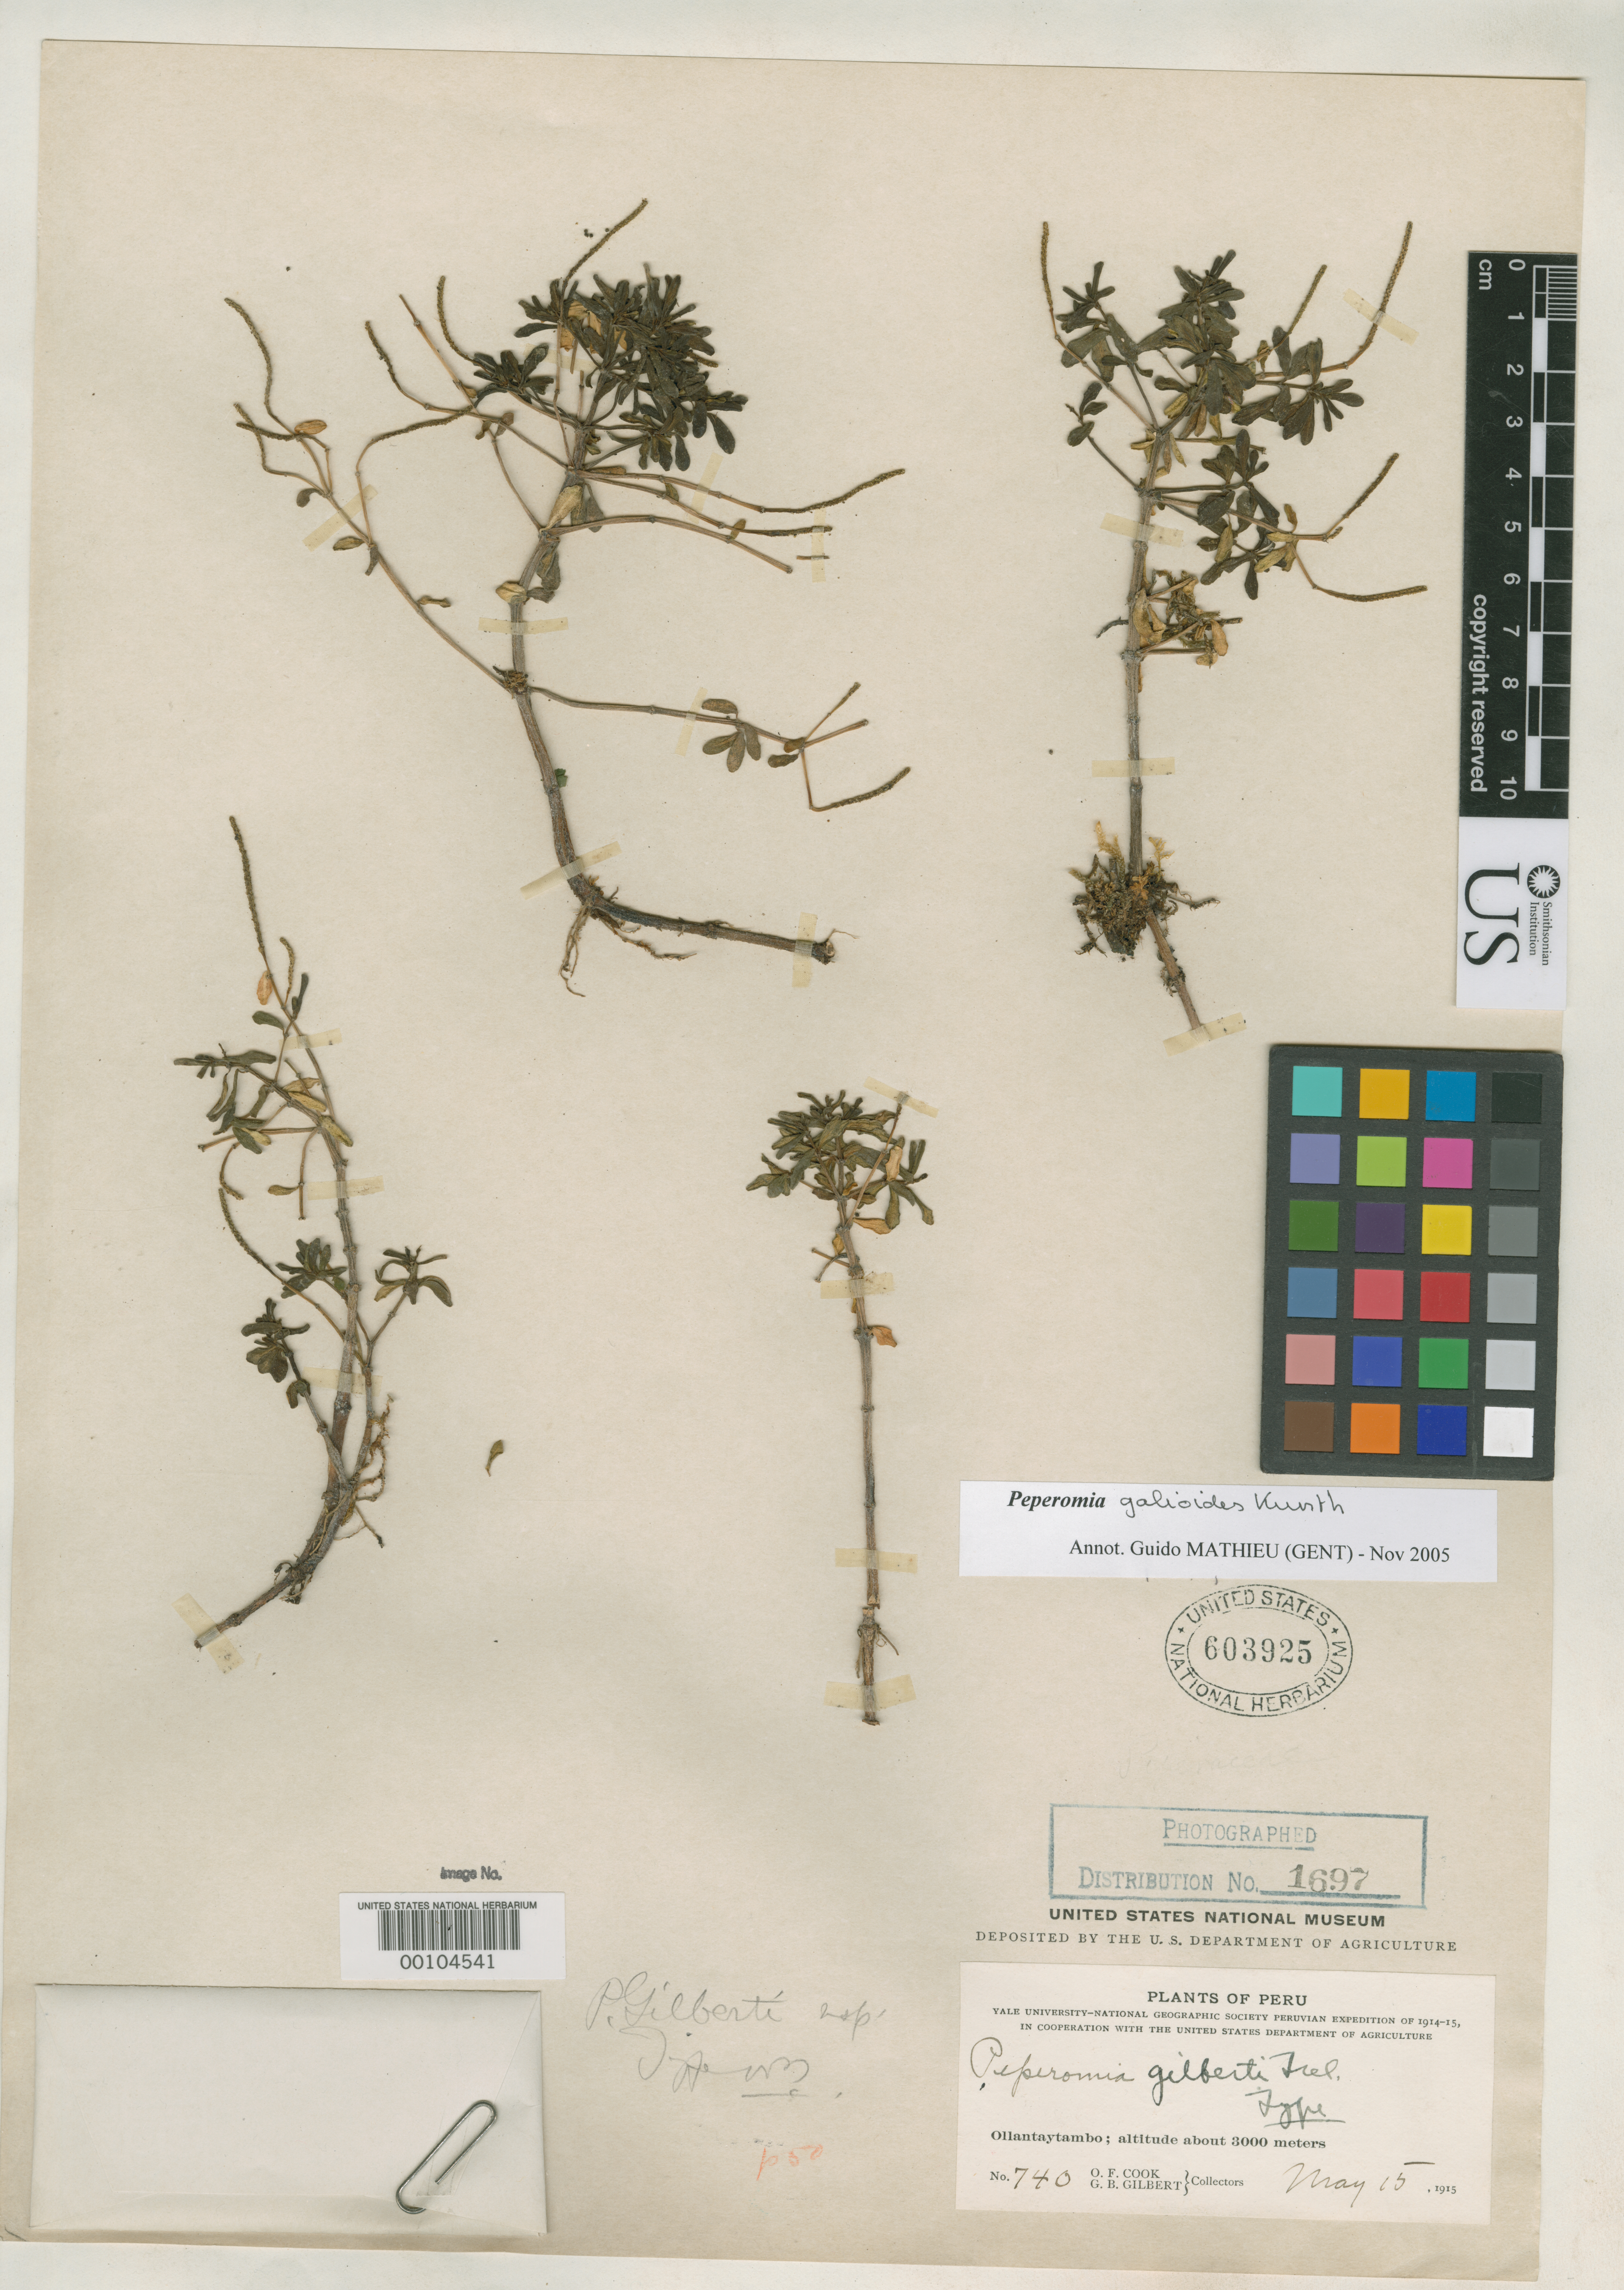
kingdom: Plantae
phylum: Tracheophyta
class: Magnoliopsida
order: Piperales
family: Piperaceae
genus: Peperomia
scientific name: Peperomia gilberti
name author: Trel. in J.F. Macbr.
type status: Holotype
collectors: O. F. Cook & G. B. Gilbert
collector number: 740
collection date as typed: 15 May 1915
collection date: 1915-05-15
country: Peru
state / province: Cusco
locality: Ollantaytambo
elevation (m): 3000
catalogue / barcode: US 603925